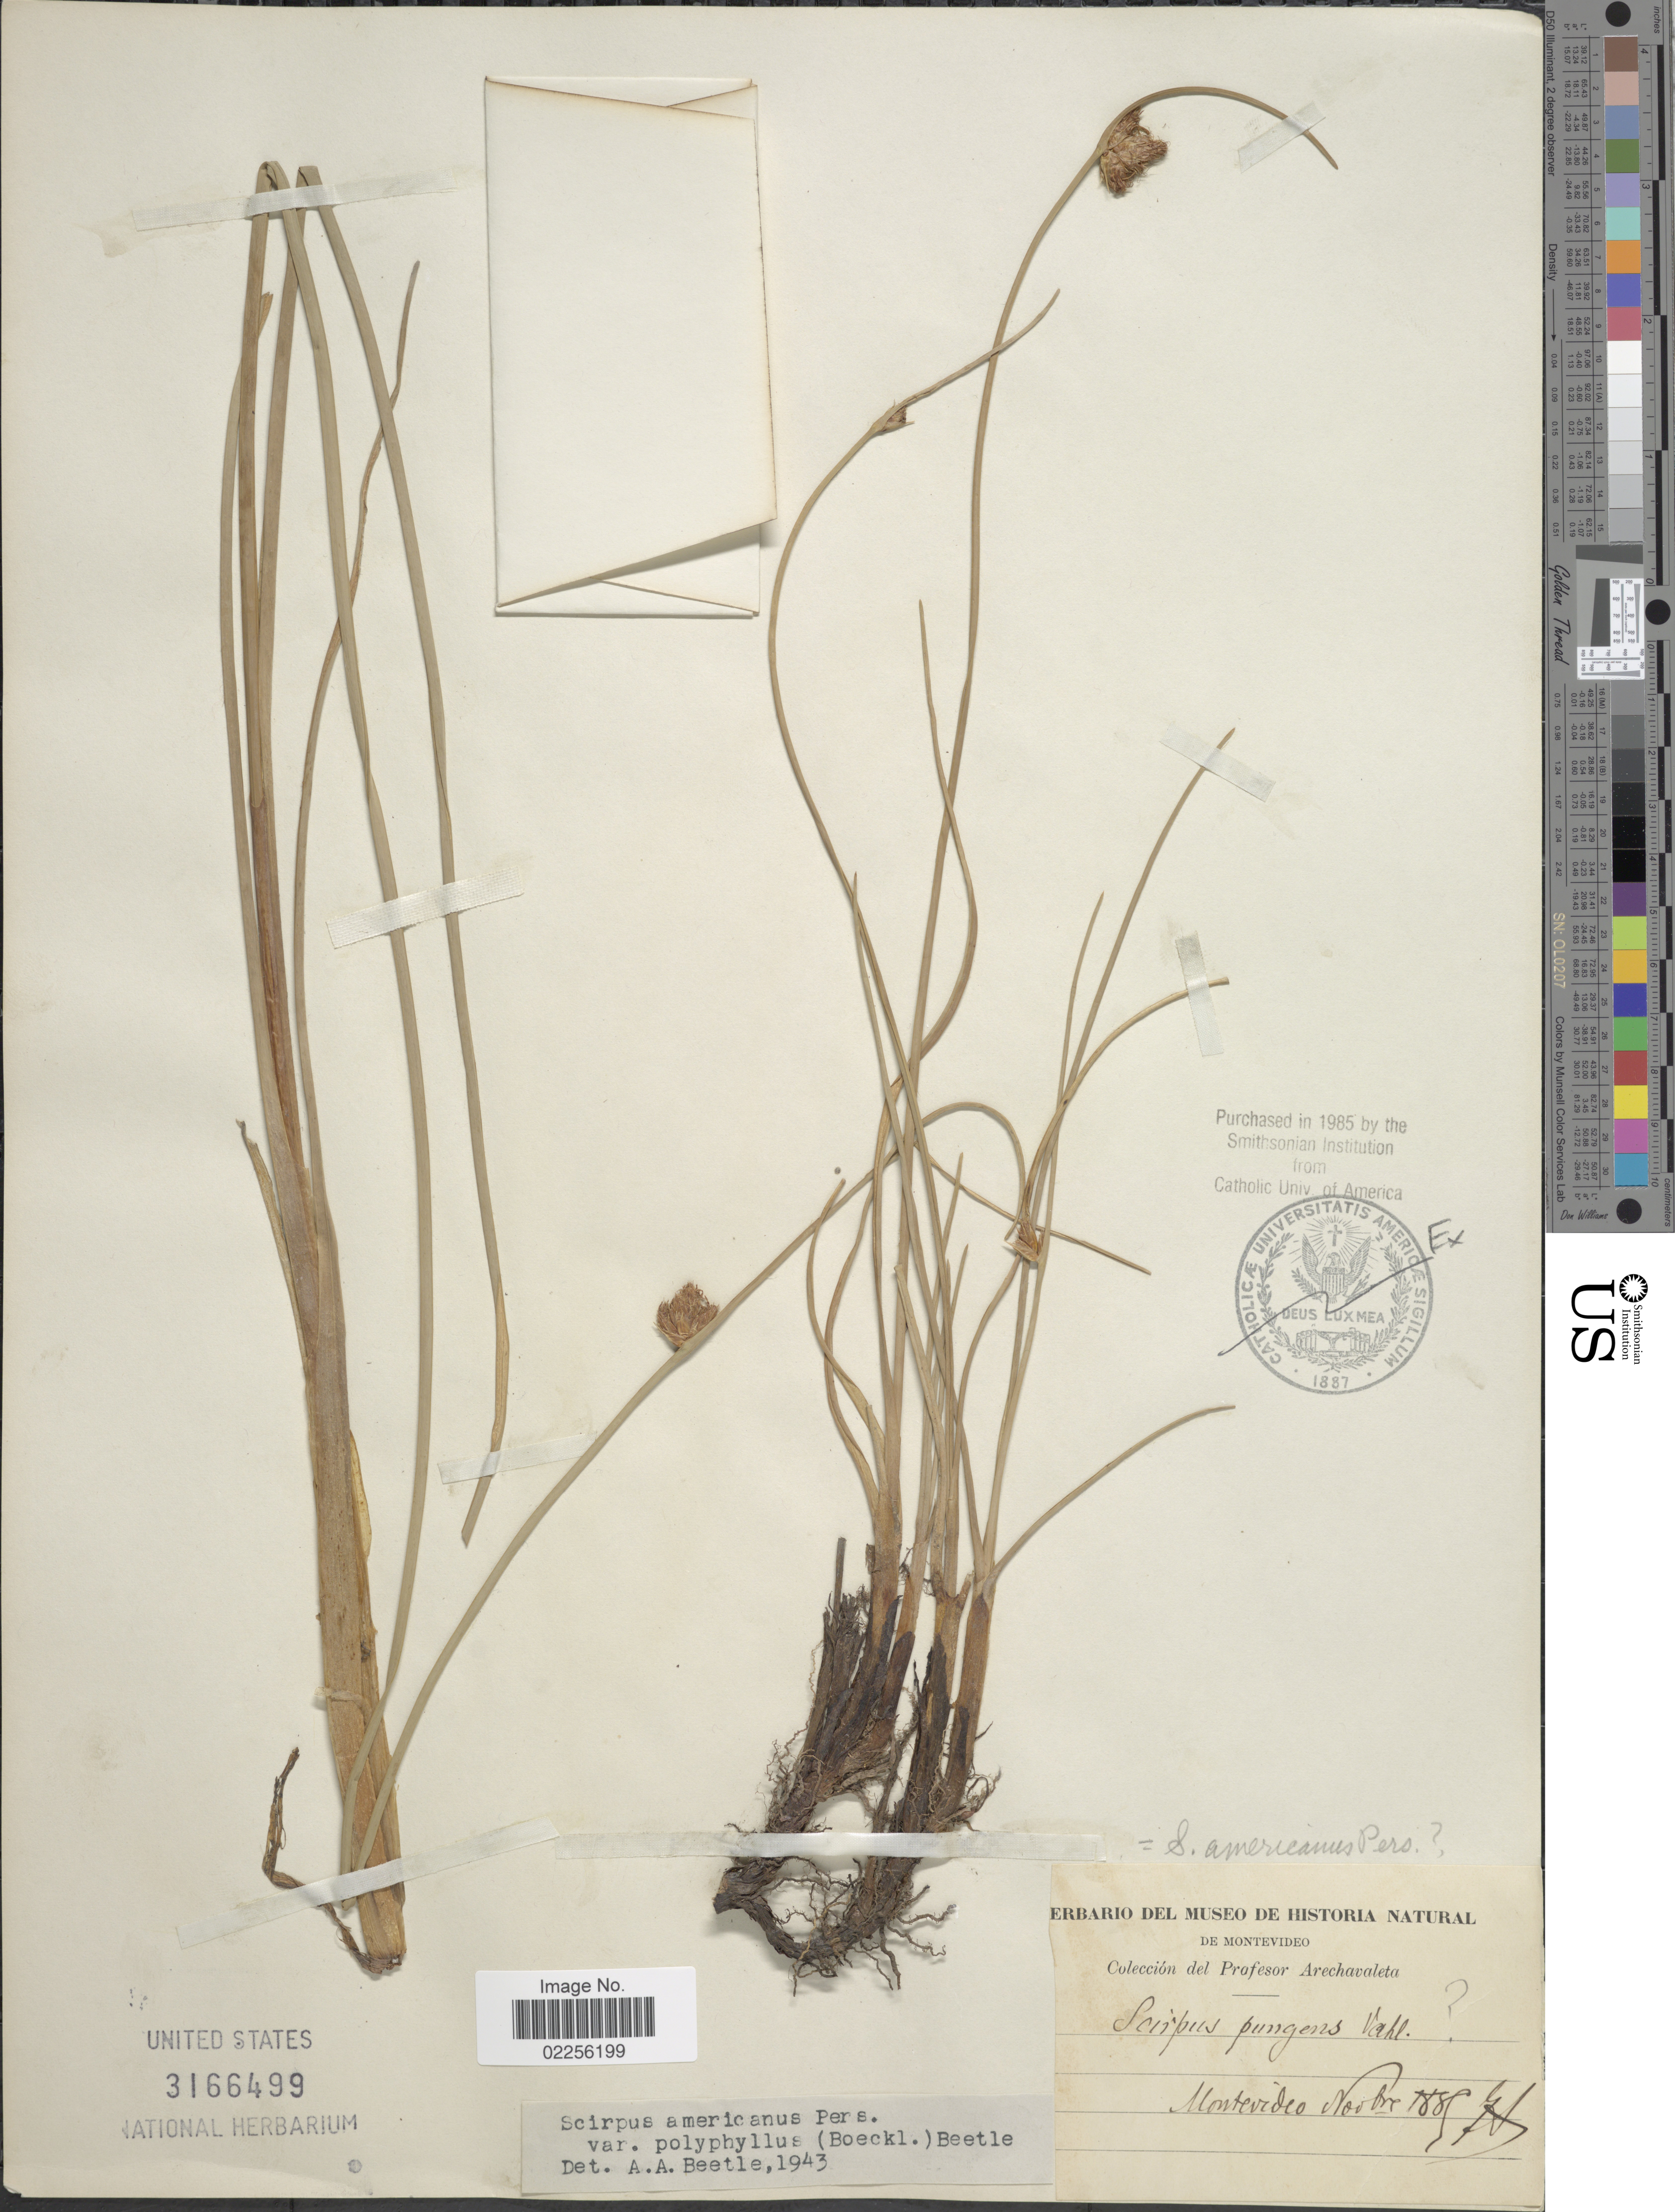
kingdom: Plantae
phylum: Tracheophyta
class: Liliopsida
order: Poales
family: Cyperaceae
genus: Schoenoplectus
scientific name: Schoenoplectus pungens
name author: (Vahl) Palla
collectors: J. Arechavaleta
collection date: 1885-11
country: Uruguay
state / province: Montevideo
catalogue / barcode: US 3166499